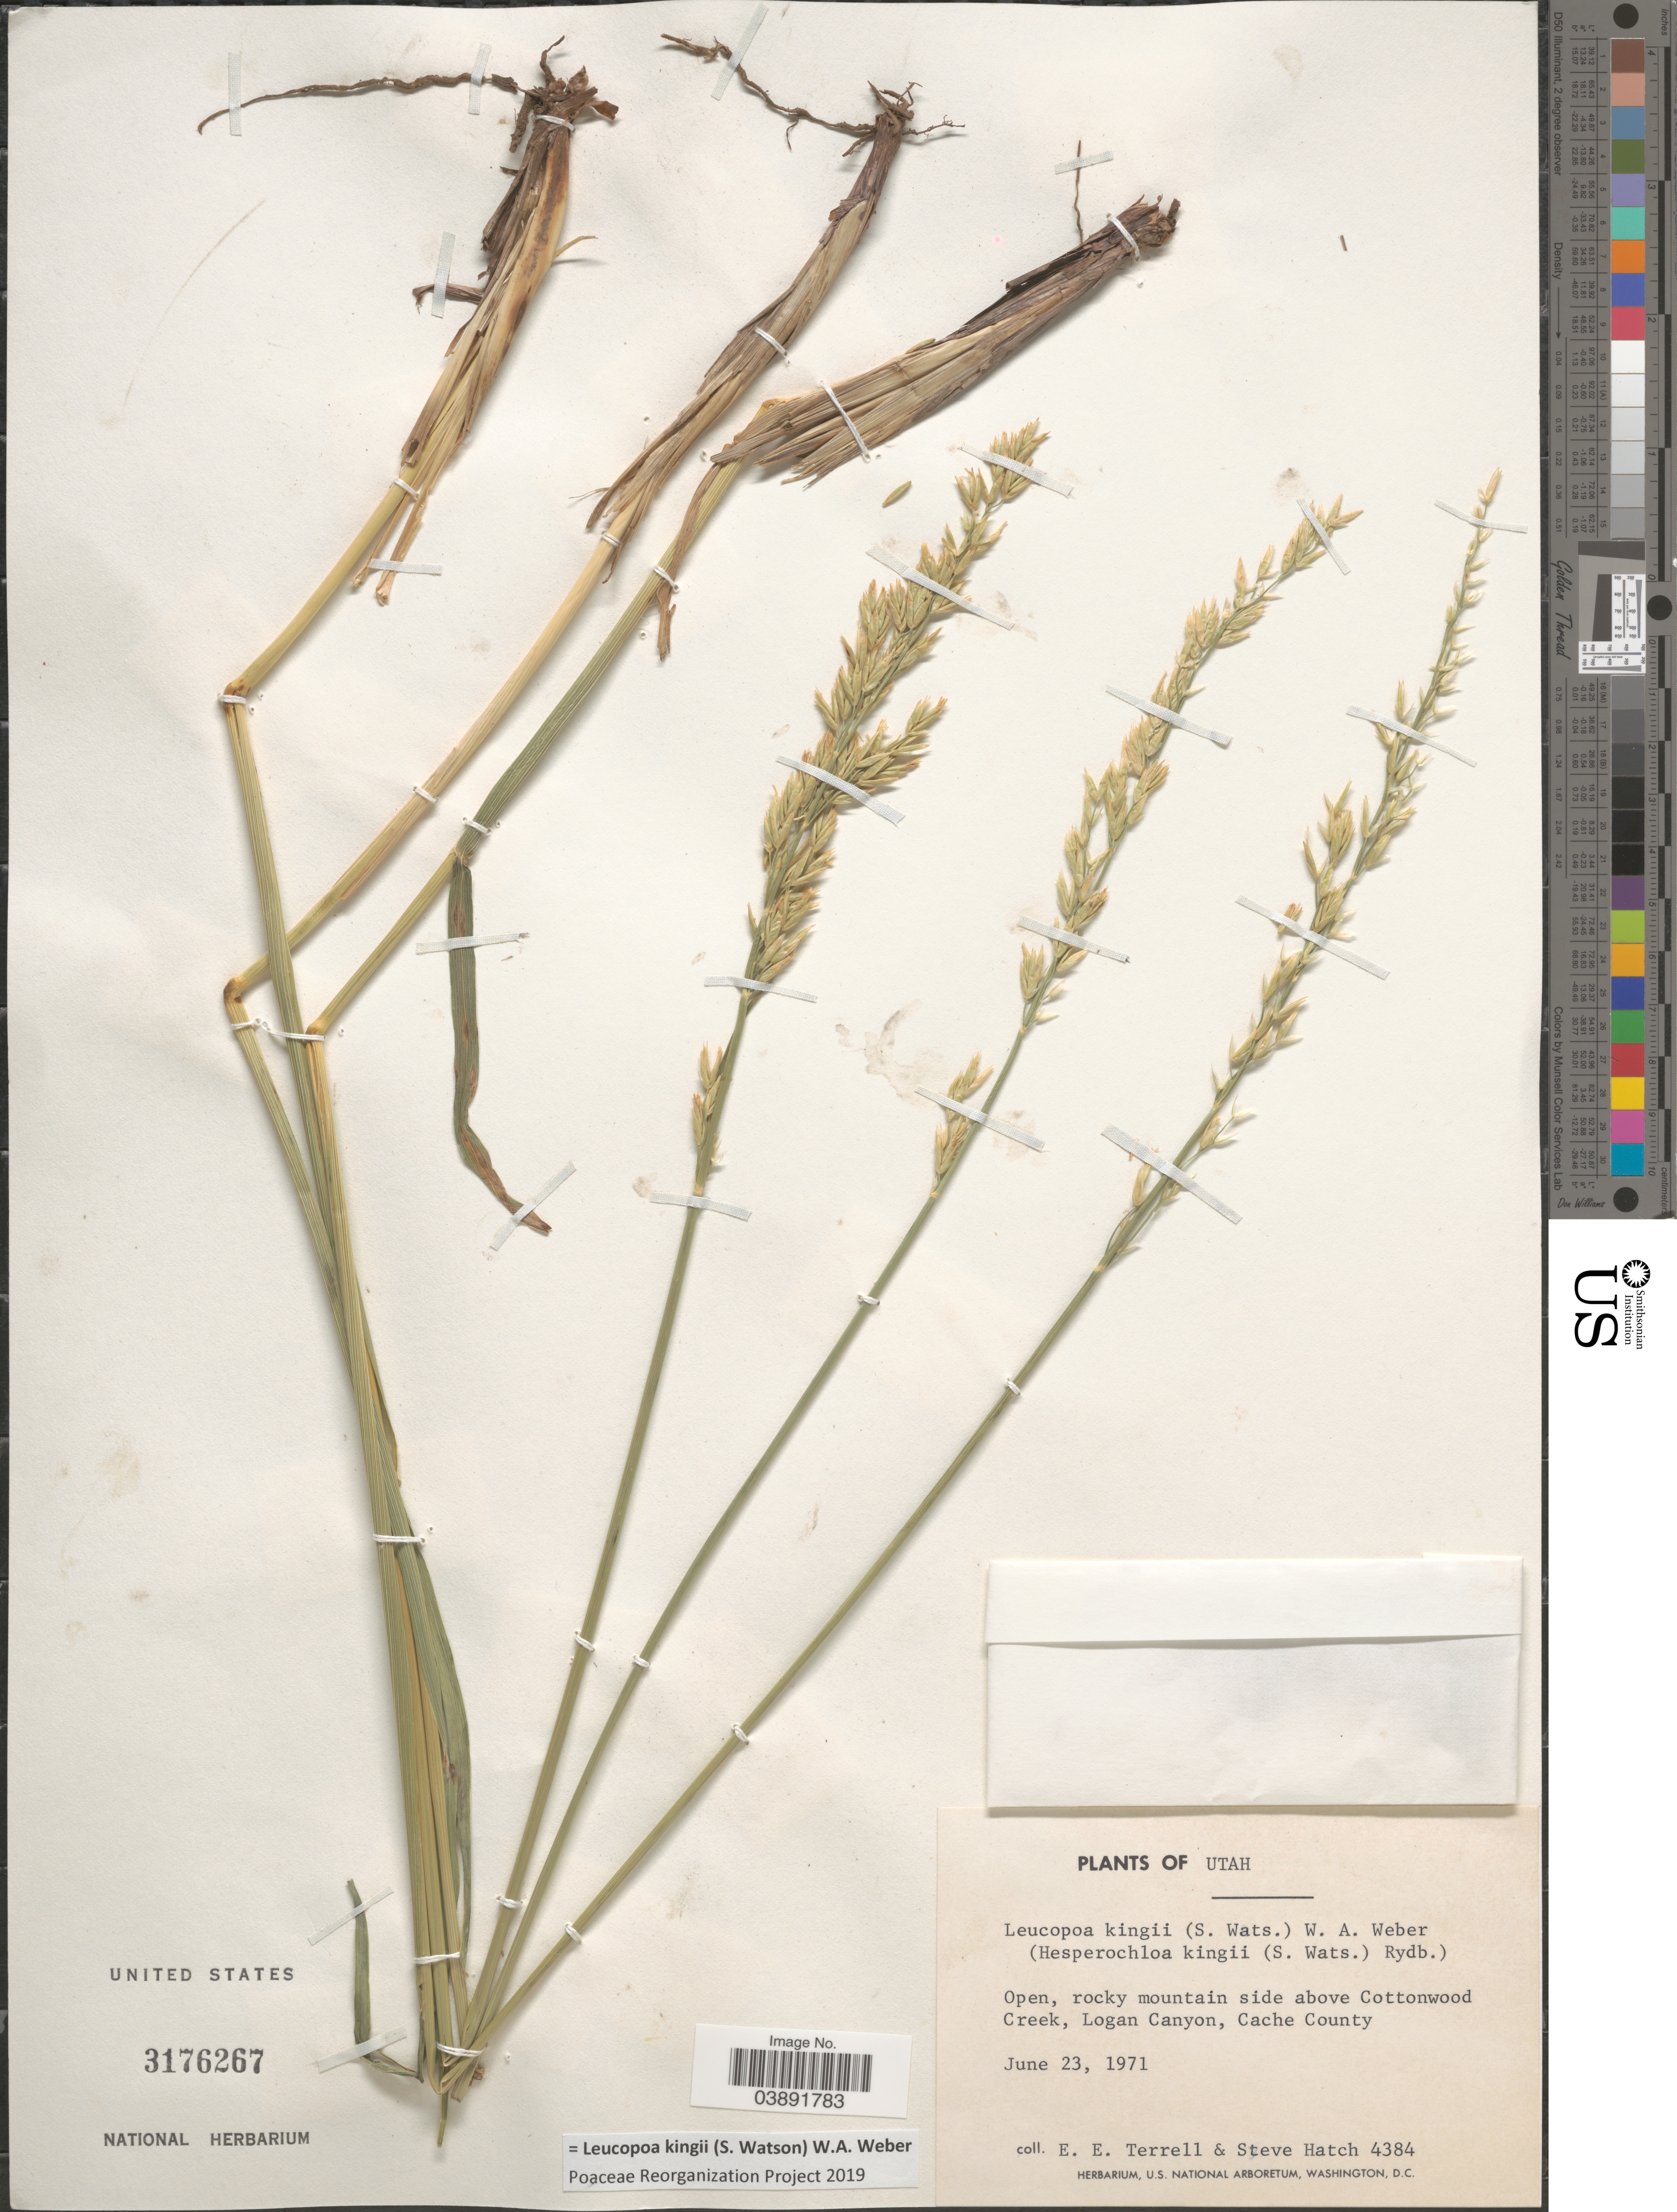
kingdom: Plantae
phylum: Tracheophyta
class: Liliopsida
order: Poales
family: Poaceae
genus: Hesperochloa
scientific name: Hesperochloa kingii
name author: (S. Watson) Rydb.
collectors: E. E. Terrell & S. Hatch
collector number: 4384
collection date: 1971-06-23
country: United States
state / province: Utah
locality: Open, rocky mountain side above Cottonwood Creek, Logan Canyon, Cache County.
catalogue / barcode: US 3176267